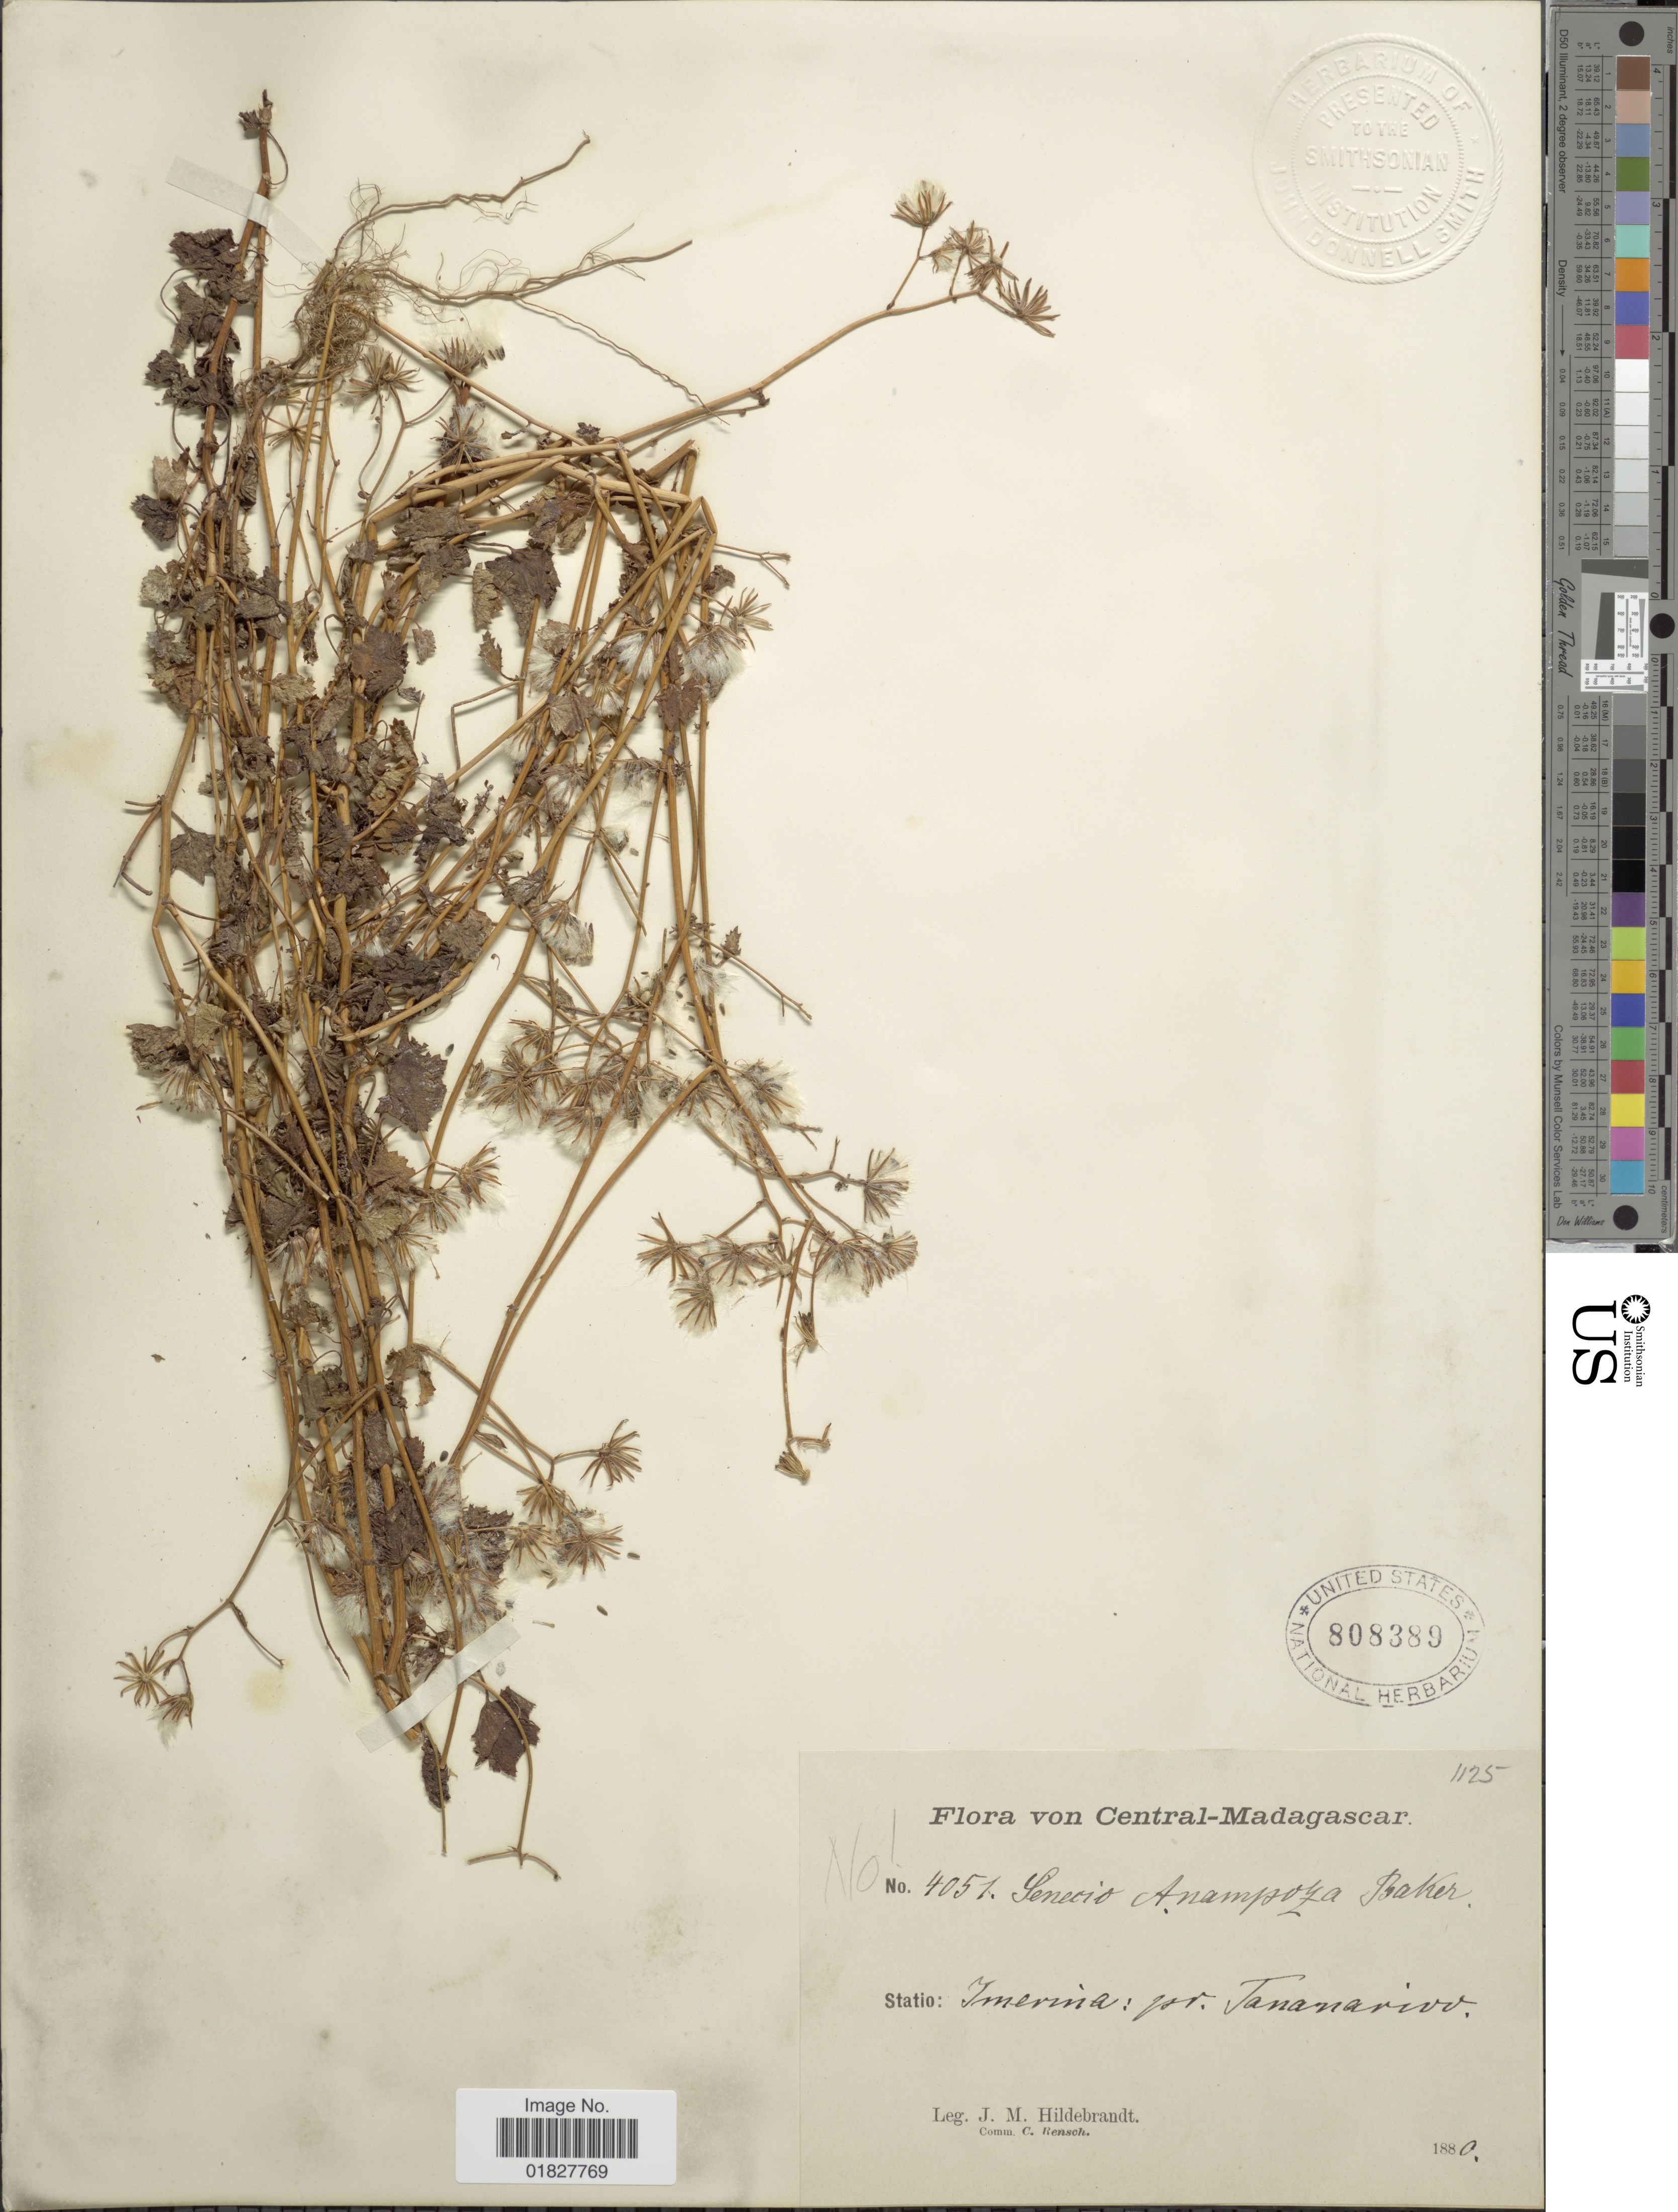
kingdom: Plantae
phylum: Tracheophyta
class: Magnoliopsida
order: Asterales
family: Asteraceae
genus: Cineraria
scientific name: Cineraria sp.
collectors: J. Hildebrandt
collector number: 4051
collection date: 1880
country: Madagascar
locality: Central-Madagascar, Imerina, pr. Tananarivo.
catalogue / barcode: US 808389